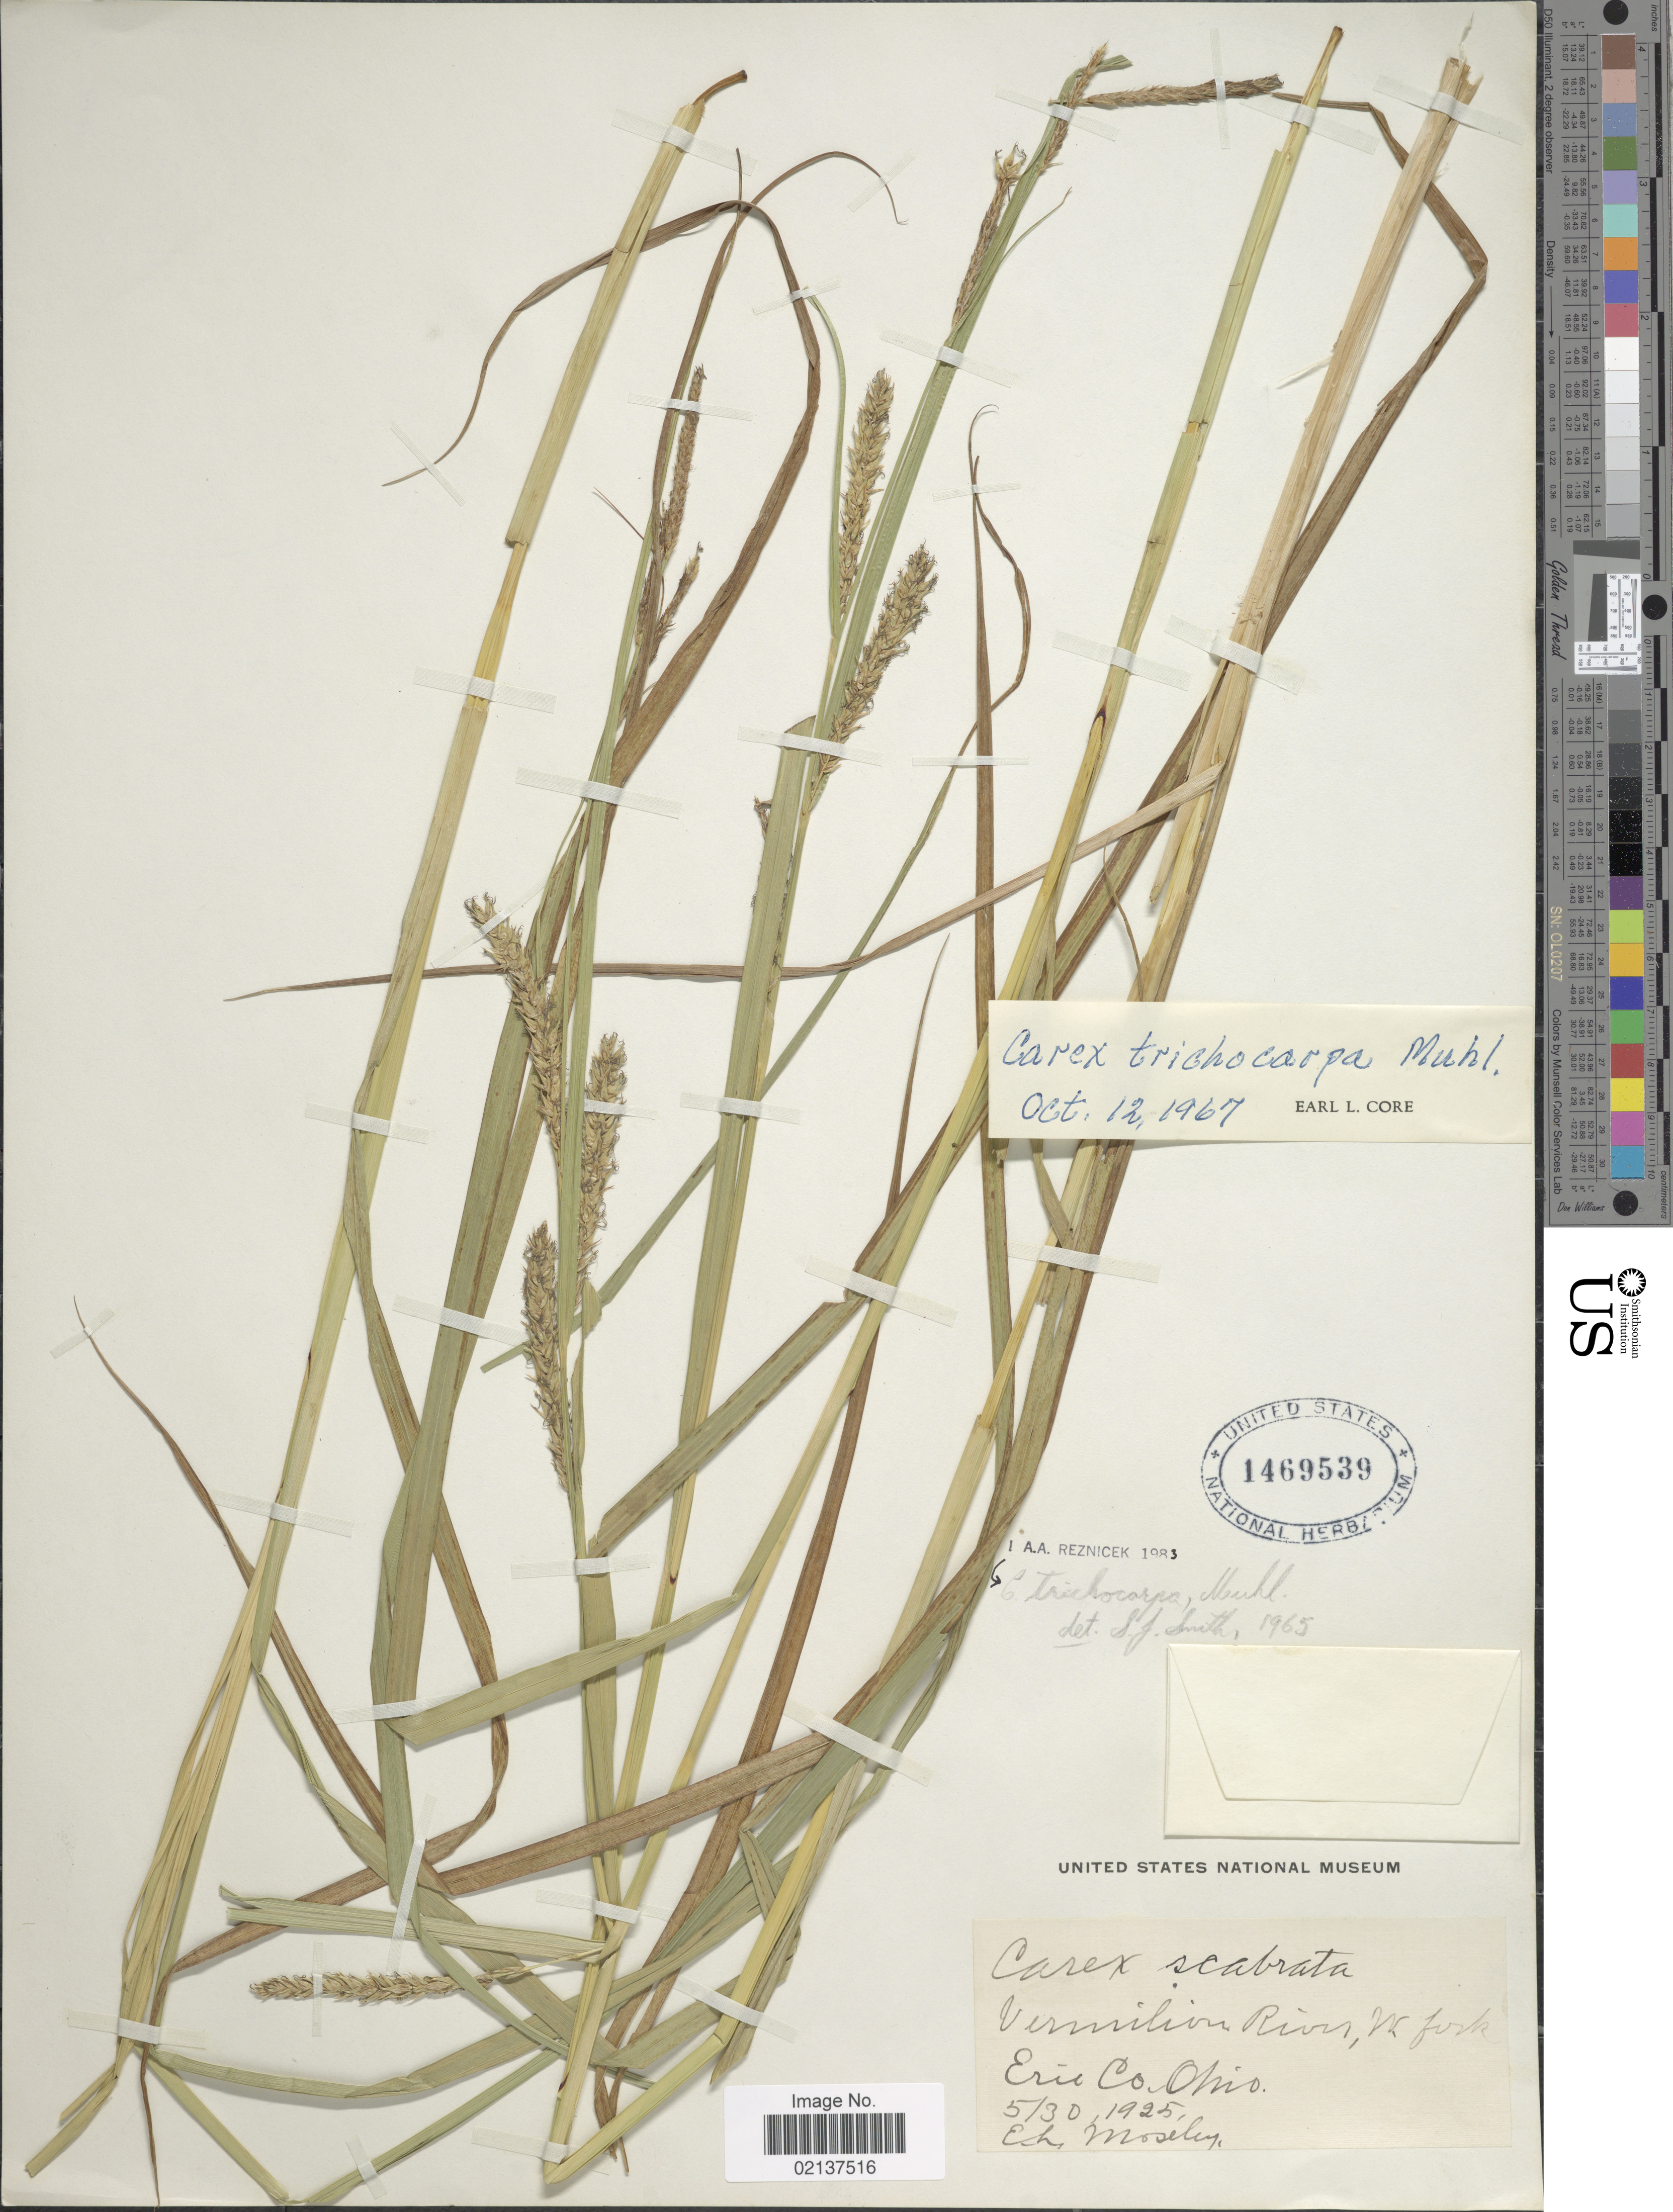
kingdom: Plantae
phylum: Tracheophyta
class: Liliopsida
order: Poales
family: Cyperaceae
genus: Carex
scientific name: Carex trichocarpa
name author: Muhl. ex Willd.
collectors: E. Moseley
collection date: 1925-05-30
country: United States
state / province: Ohio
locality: Erie Co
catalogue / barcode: US 1469539